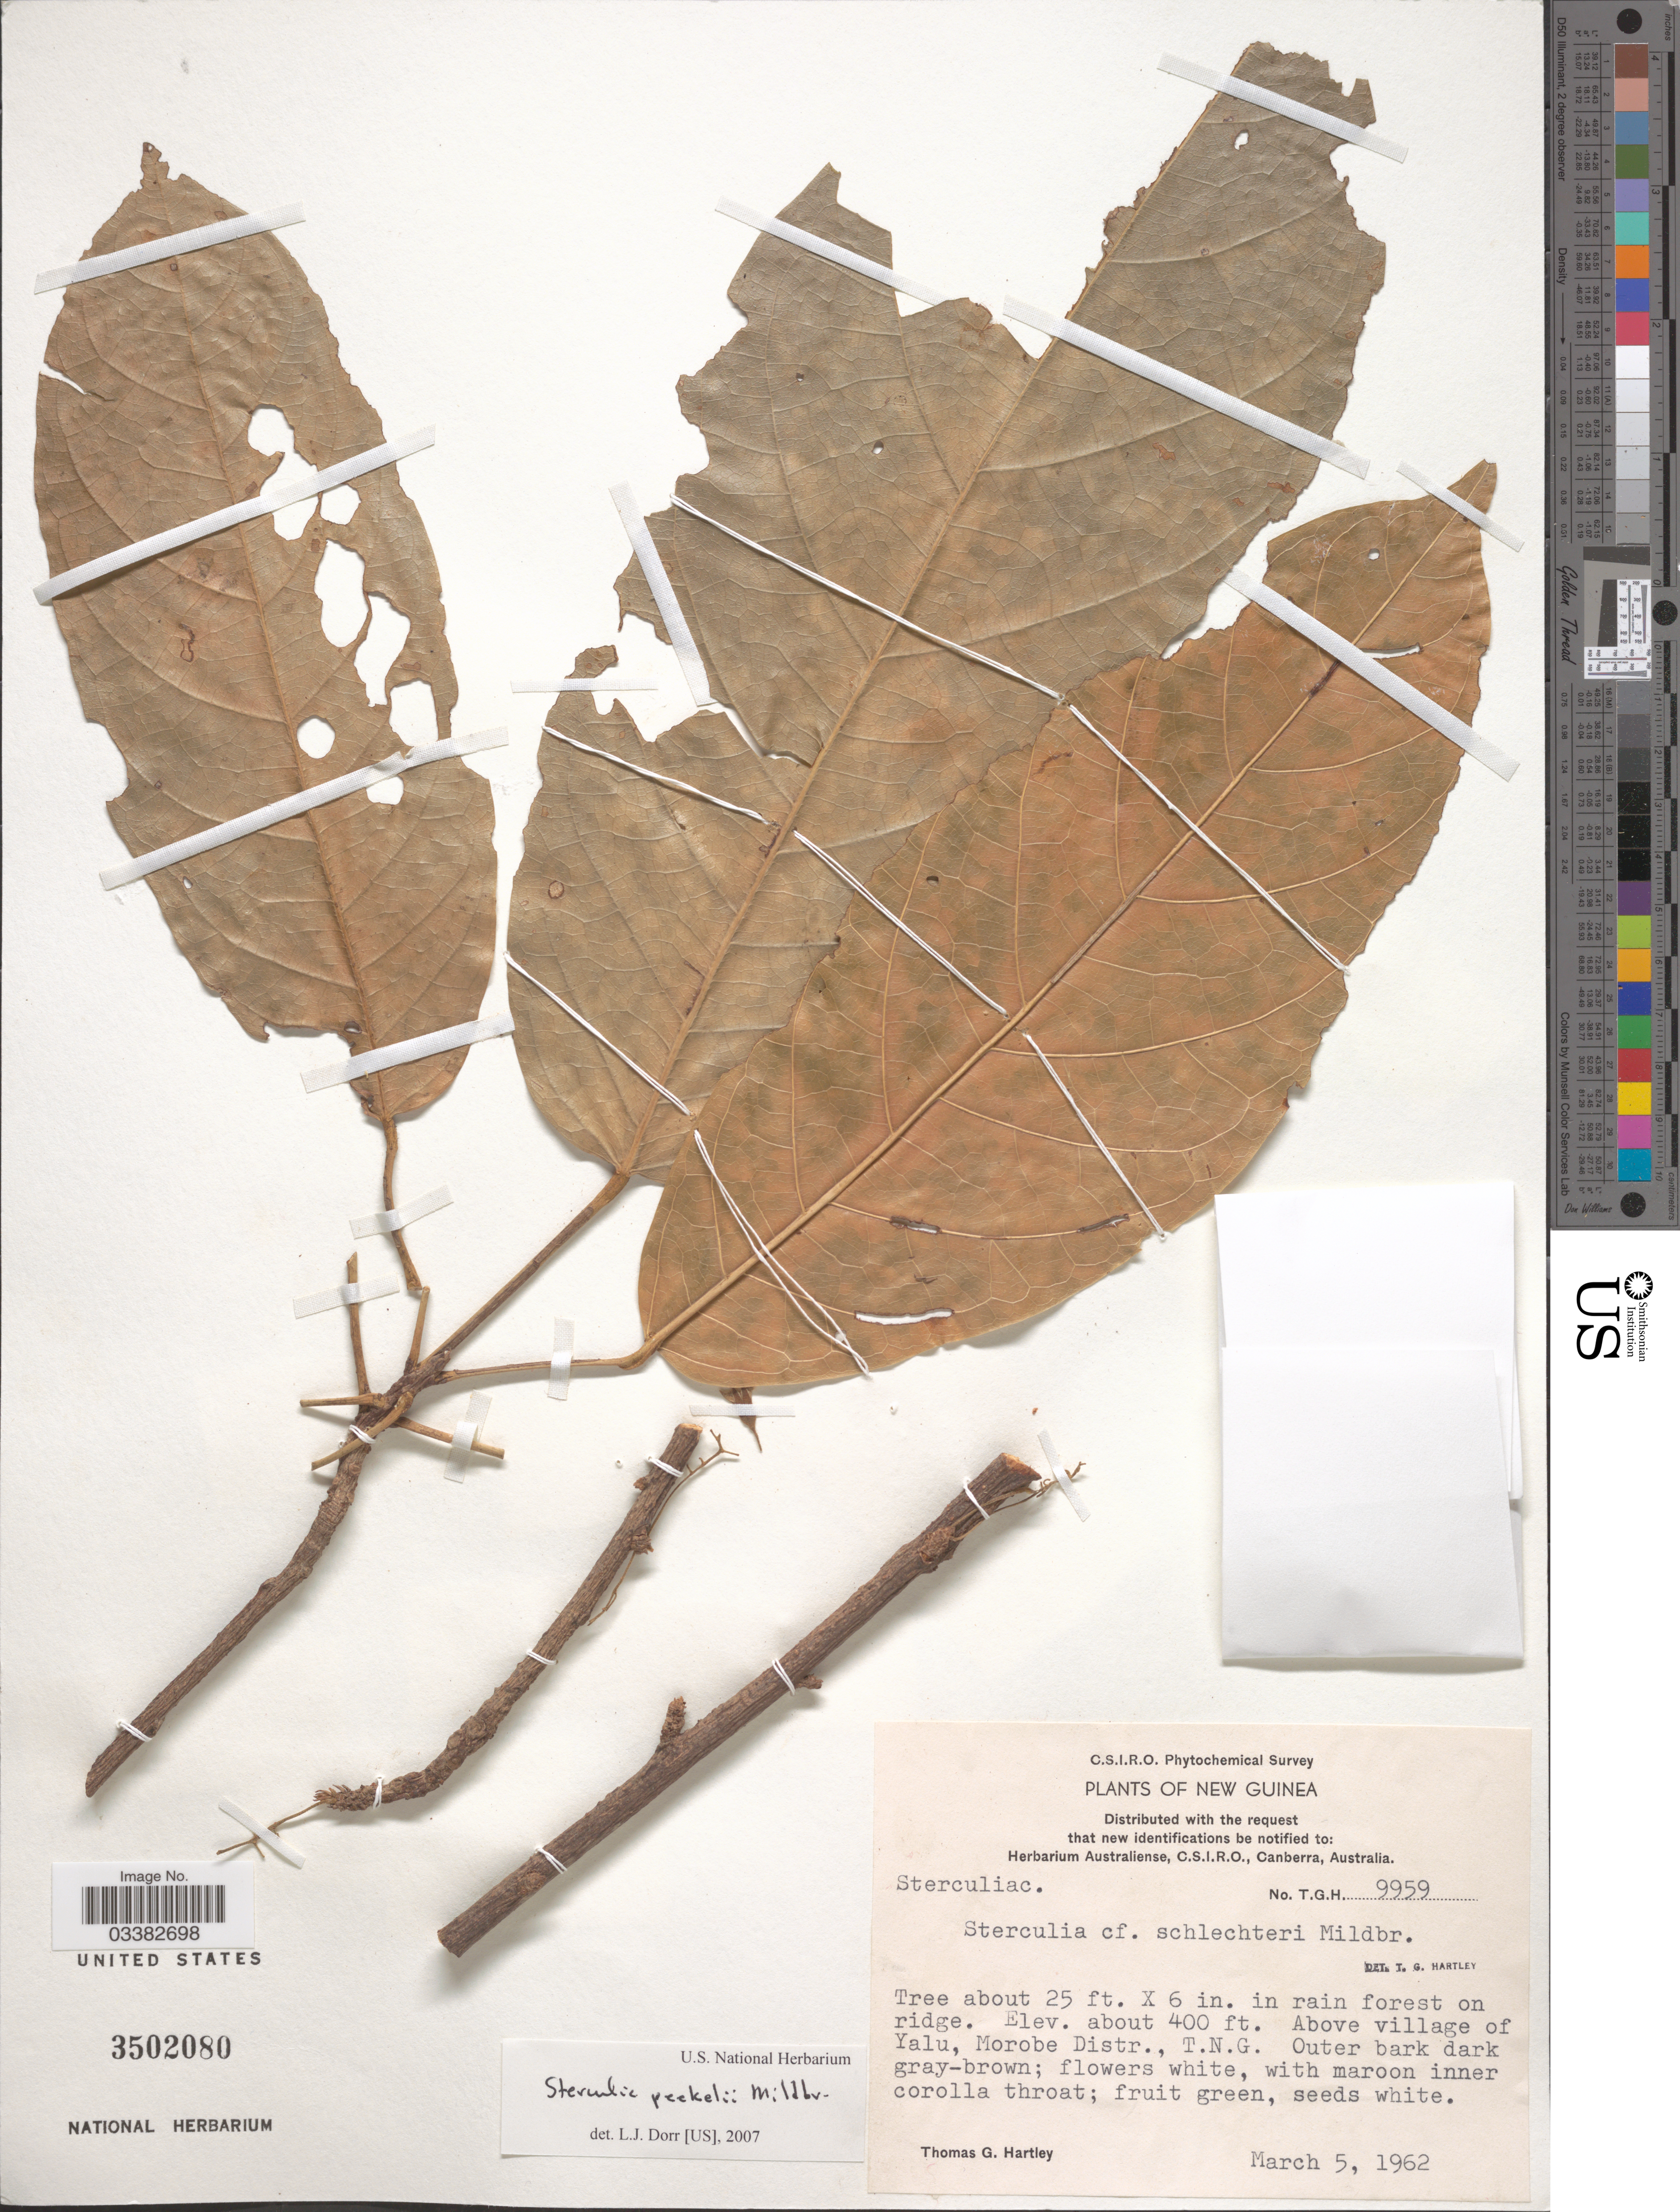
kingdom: Plantae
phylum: Tracheophyta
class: Magnoliopsida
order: Malvales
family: Malvaceae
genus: Sterculia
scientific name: Sterculia peekelii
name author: Mildbr.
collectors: T. Hartley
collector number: T.G.H. 9959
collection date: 1962-03-05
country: Papua New Guinea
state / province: Morobe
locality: New Guinea. Above village of Yalu, Morobe Distr., T.N.G.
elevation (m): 122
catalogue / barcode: US 3502080